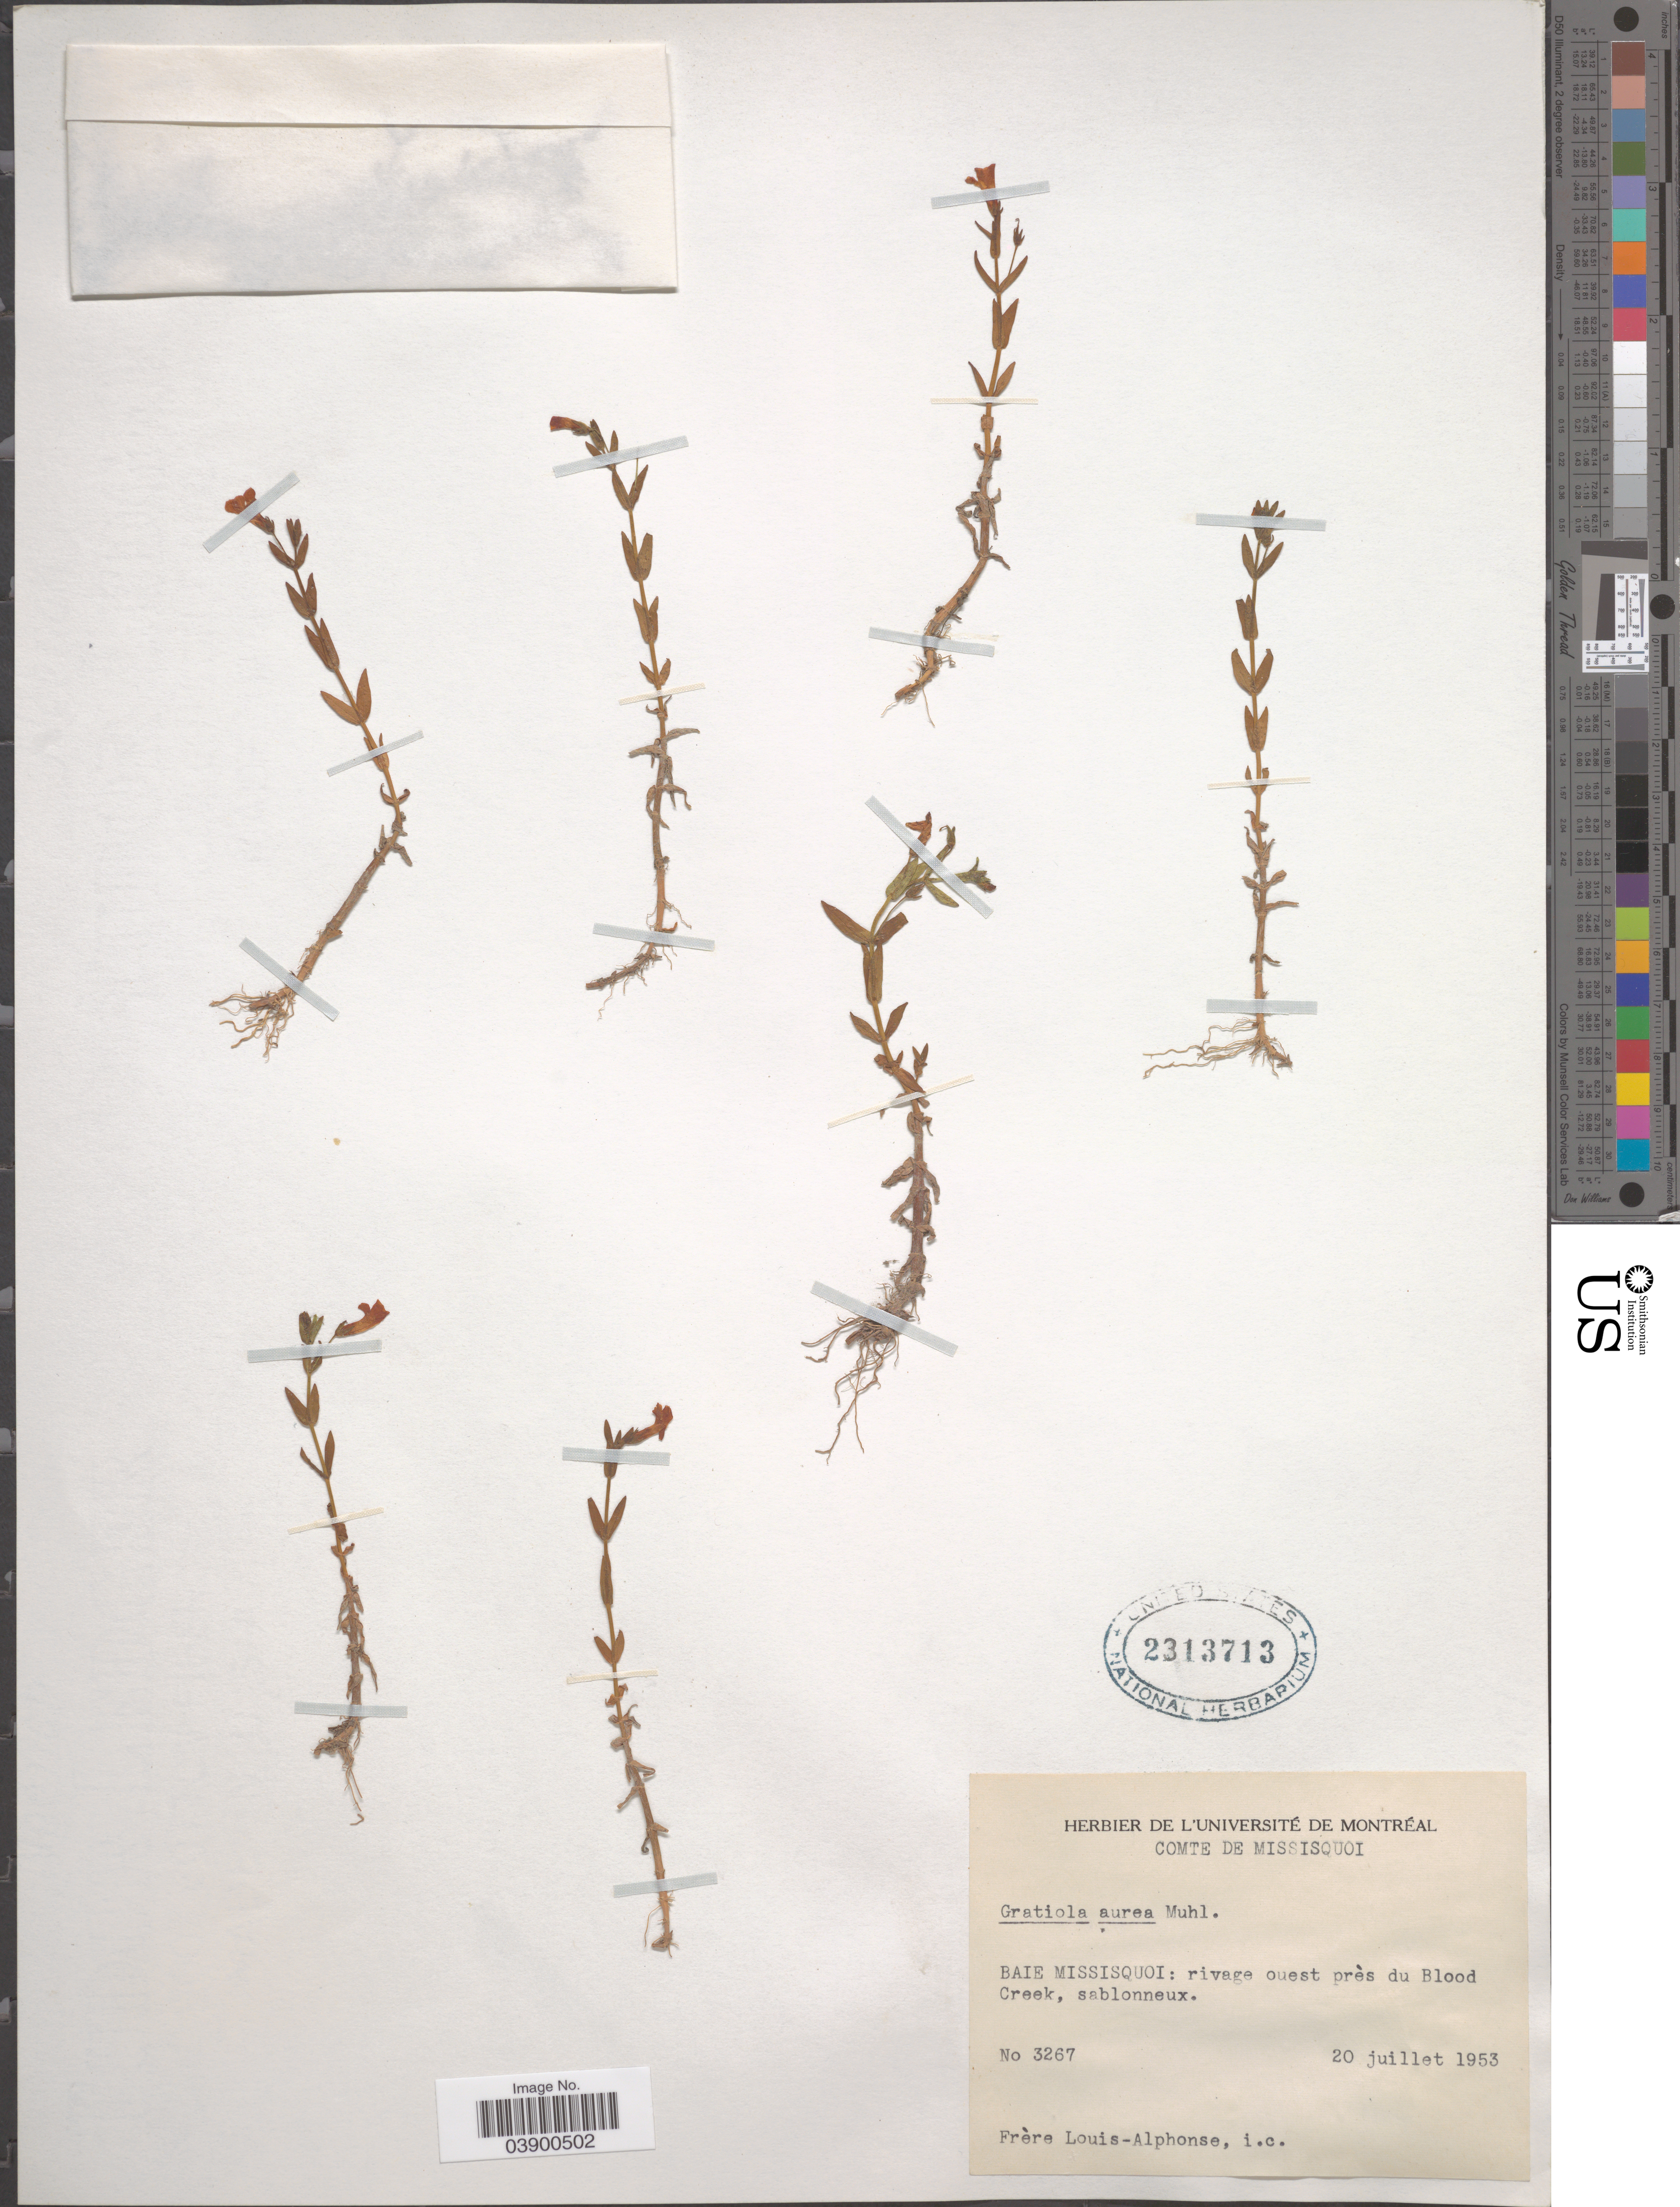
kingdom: Plantae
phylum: Tracheophyta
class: Magnoliopsida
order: Lamiales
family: Plantaginaceae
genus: Gratiola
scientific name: Gratiola aurea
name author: Pursh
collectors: F. Louis-Alphonse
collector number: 3267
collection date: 1953-07-20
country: Canada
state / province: Quebec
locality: Comte de Missisquoi. Baie Missisquoi: rivage ouest près du Blood Creek, sablonneux.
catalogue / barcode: US 2313713